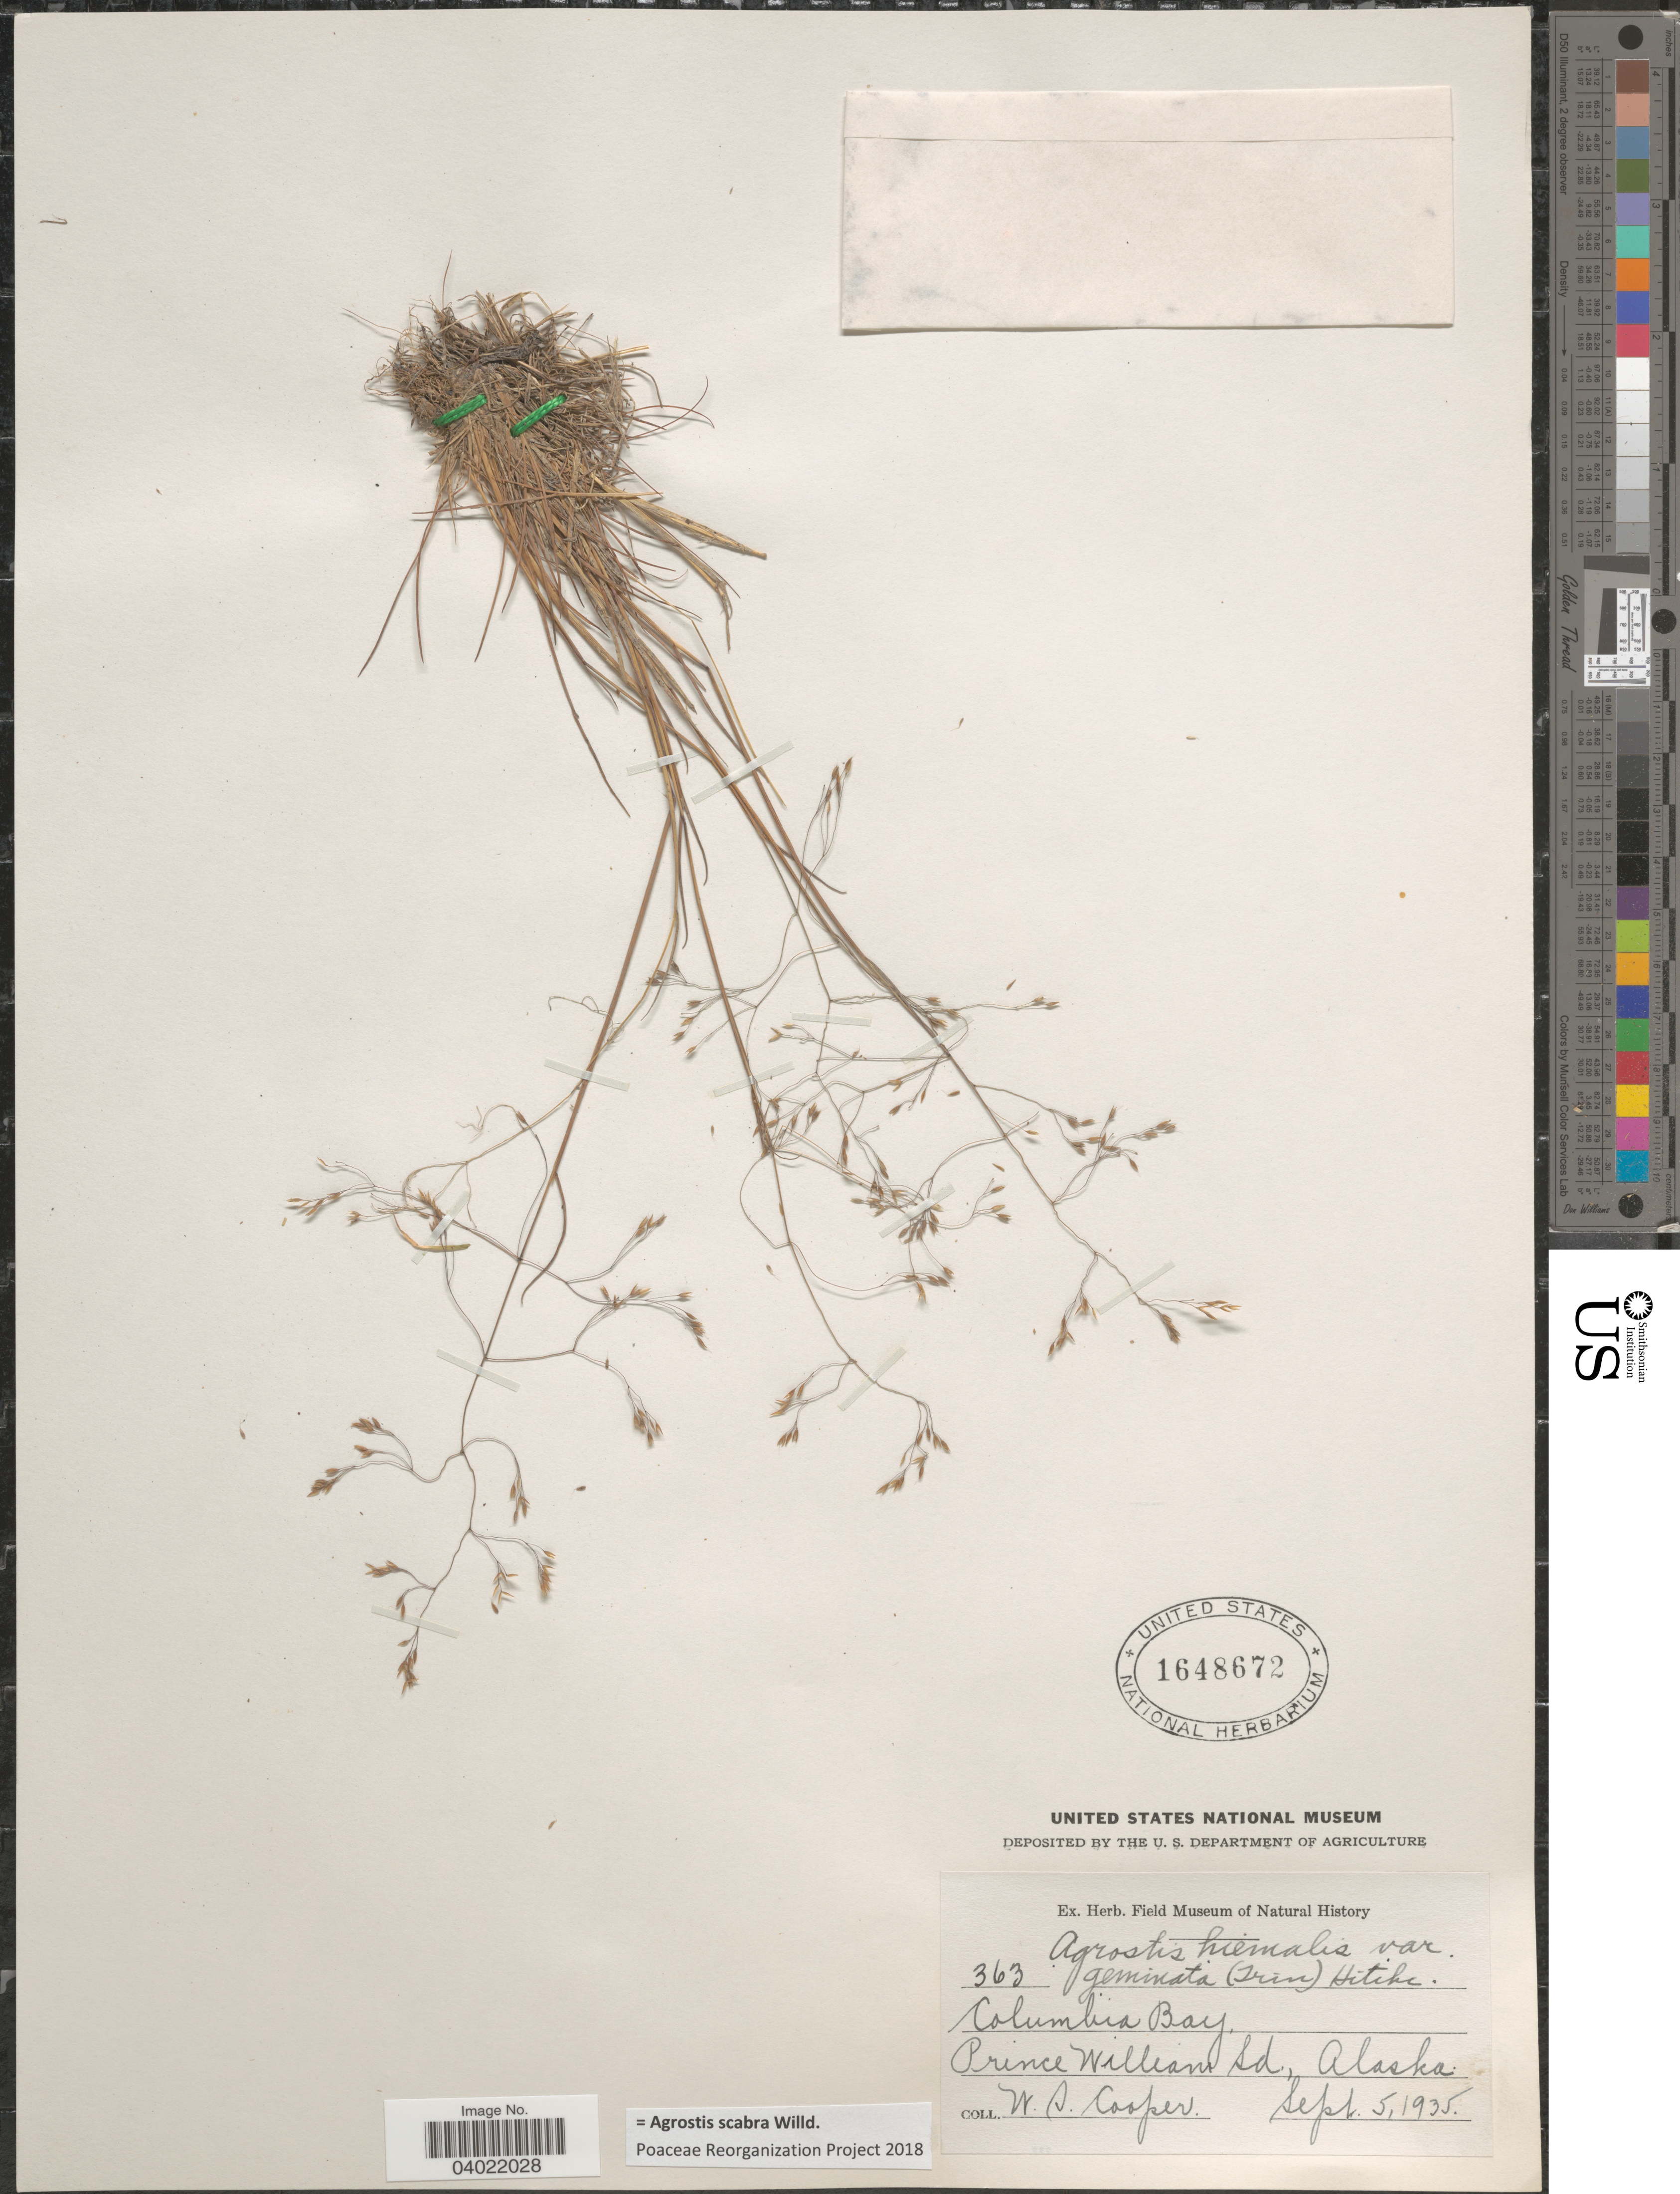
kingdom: Plantae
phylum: Tracheophyta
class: Liliopsida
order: Poales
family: Poaceae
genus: Agrostis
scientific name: Agrostis scabra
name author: Willd.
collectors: W. Cooper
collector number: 363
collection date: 1935-09-05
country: United States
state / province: Alaska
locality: Columbia Bay. Prince William Id.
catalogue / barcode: US 1648672